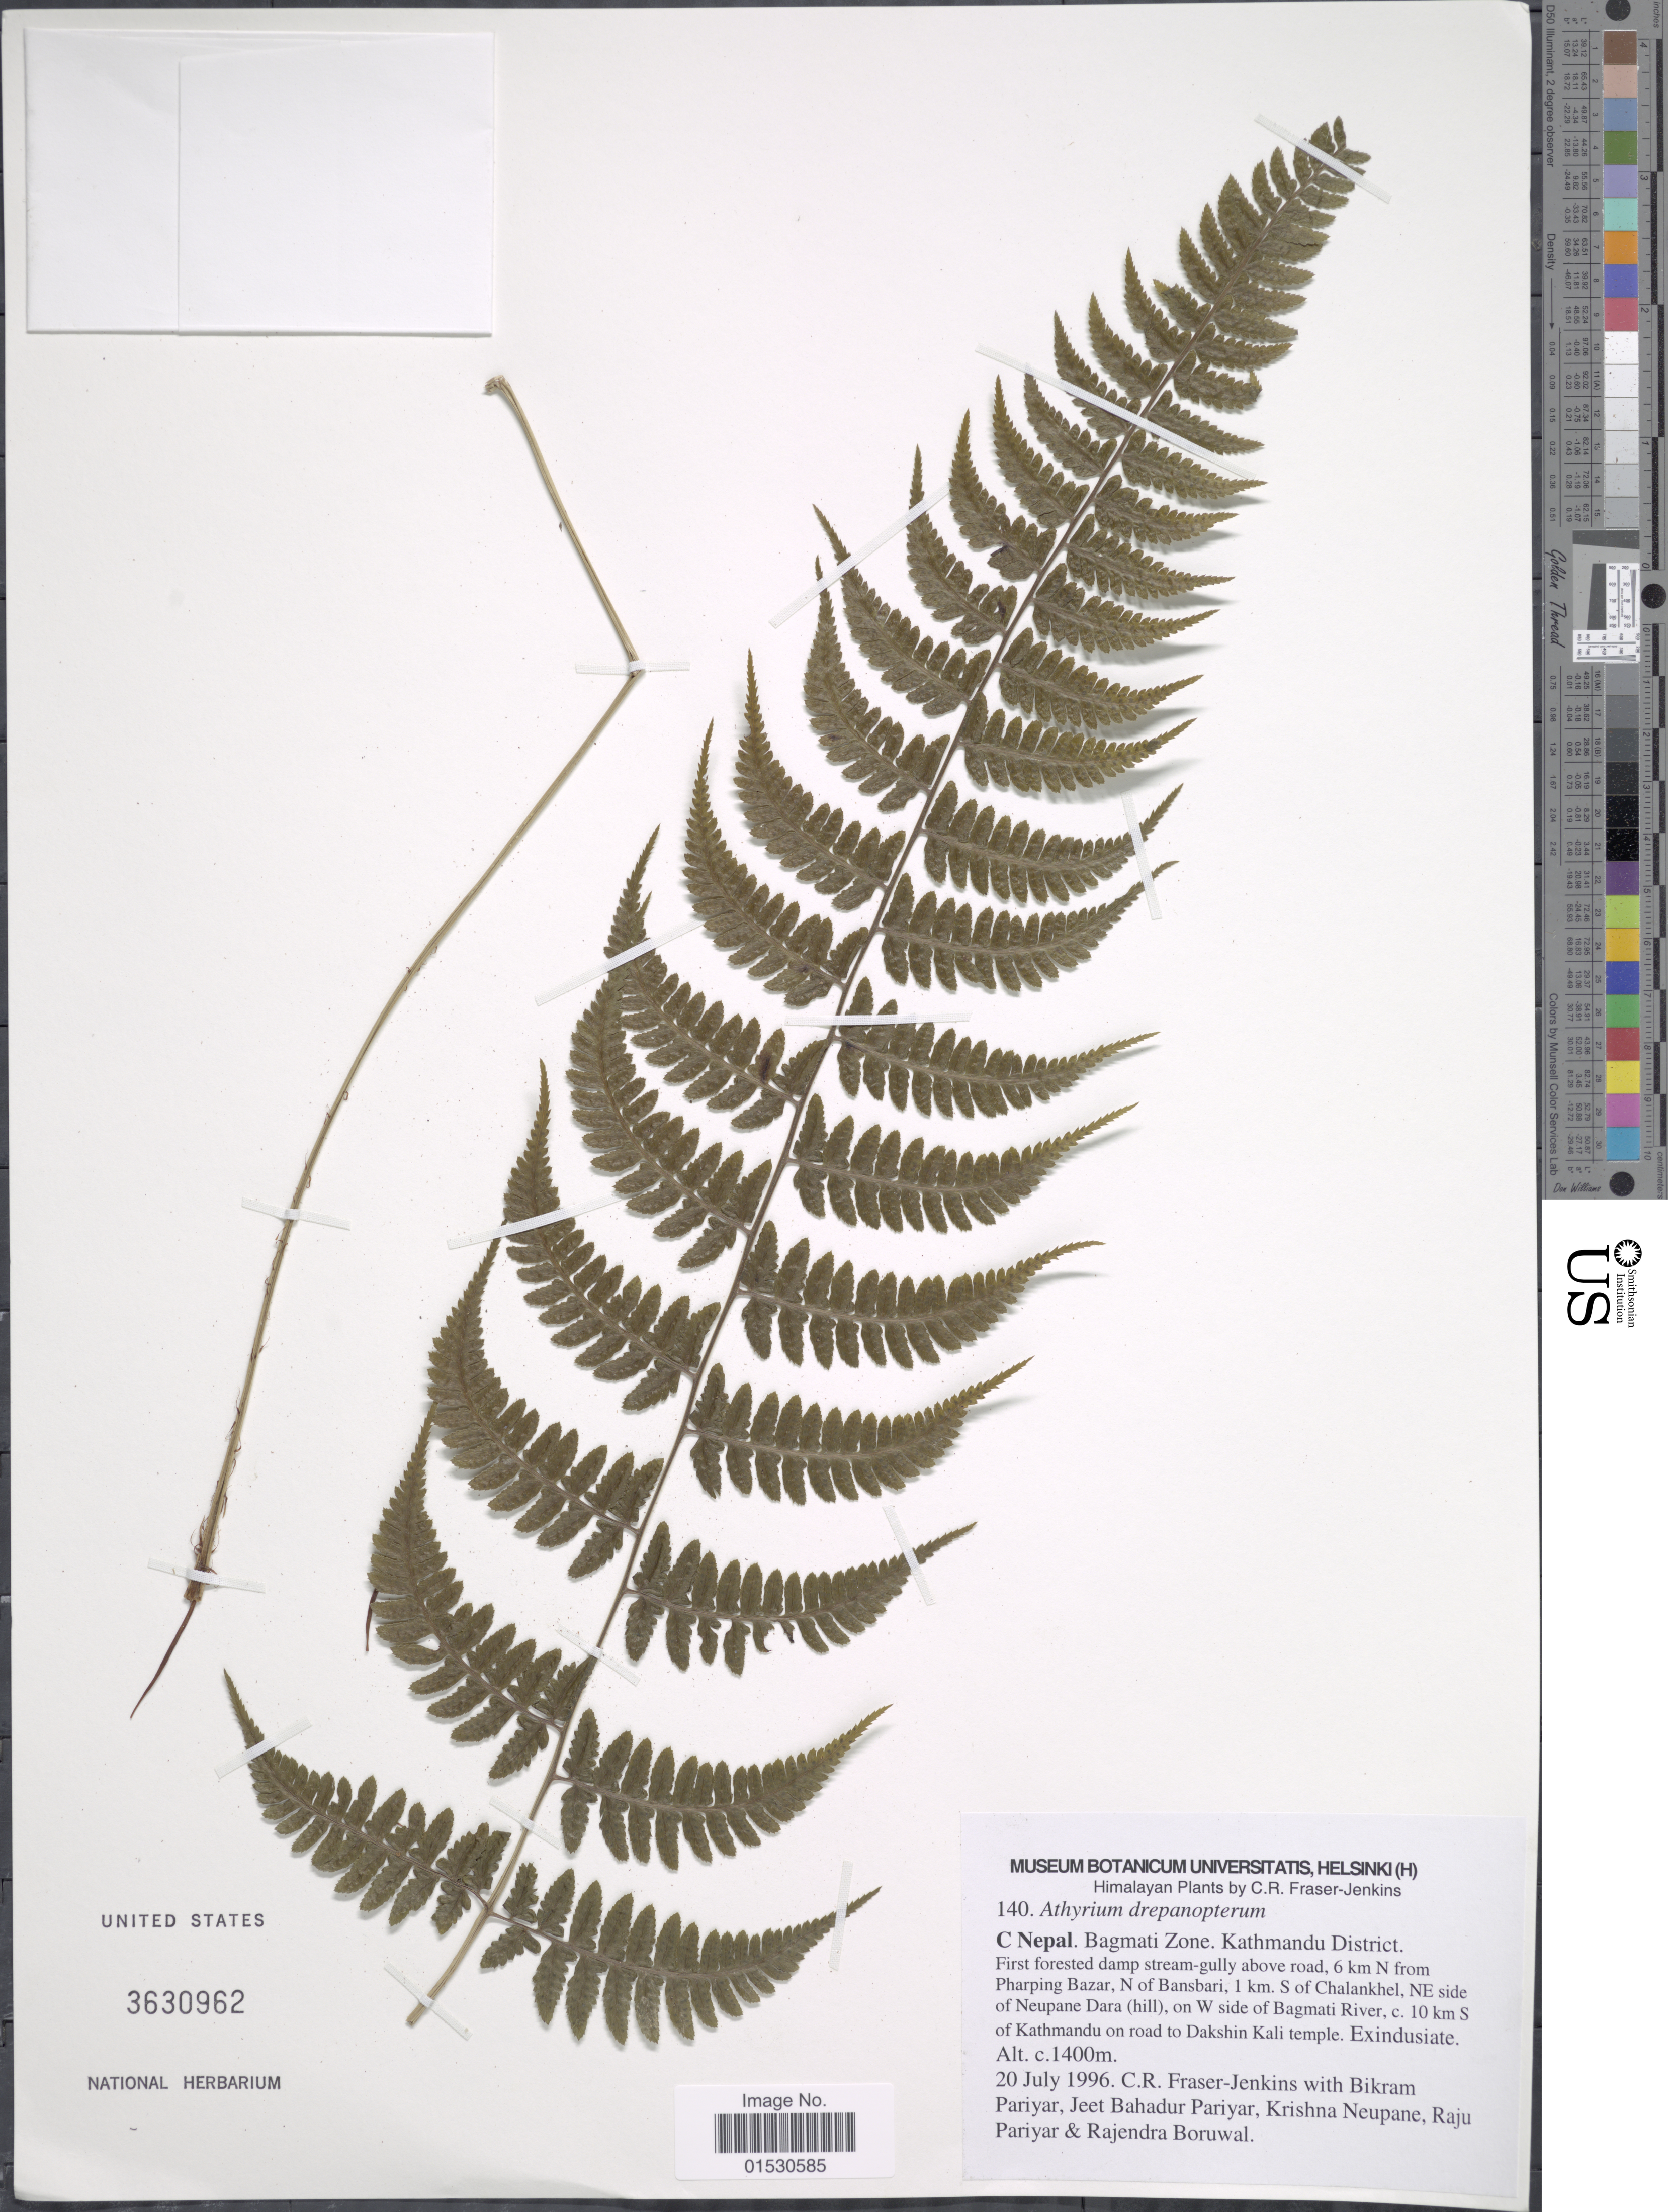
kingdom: Plantae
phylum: Tracheophyta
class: Polypodiopsida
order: Polypodiales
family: Athyriaceae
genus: Athyrium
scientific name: Athyrium drepanopterum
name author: (Kunze) A. Braun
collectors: C. R. Fraser-Jenkins, B. Pariyar, J. Pariyar, K. Neupane & et al.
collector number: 140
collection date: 1996-07-20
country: Nepal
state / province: Bagmati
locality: C Nepal. Bagmati Zone, Kathmandu District. First forested damp stream-gully above road, 6 km N from Pharping Bazar, N of Bansbari, 1 km S of Chalankhel, NE side of Neupane Dara (hill) on W side of Bagmati River, c 10 km S of Kathmandu on road to Daksin Kali temple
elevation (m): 1400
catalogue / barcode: US 3630962